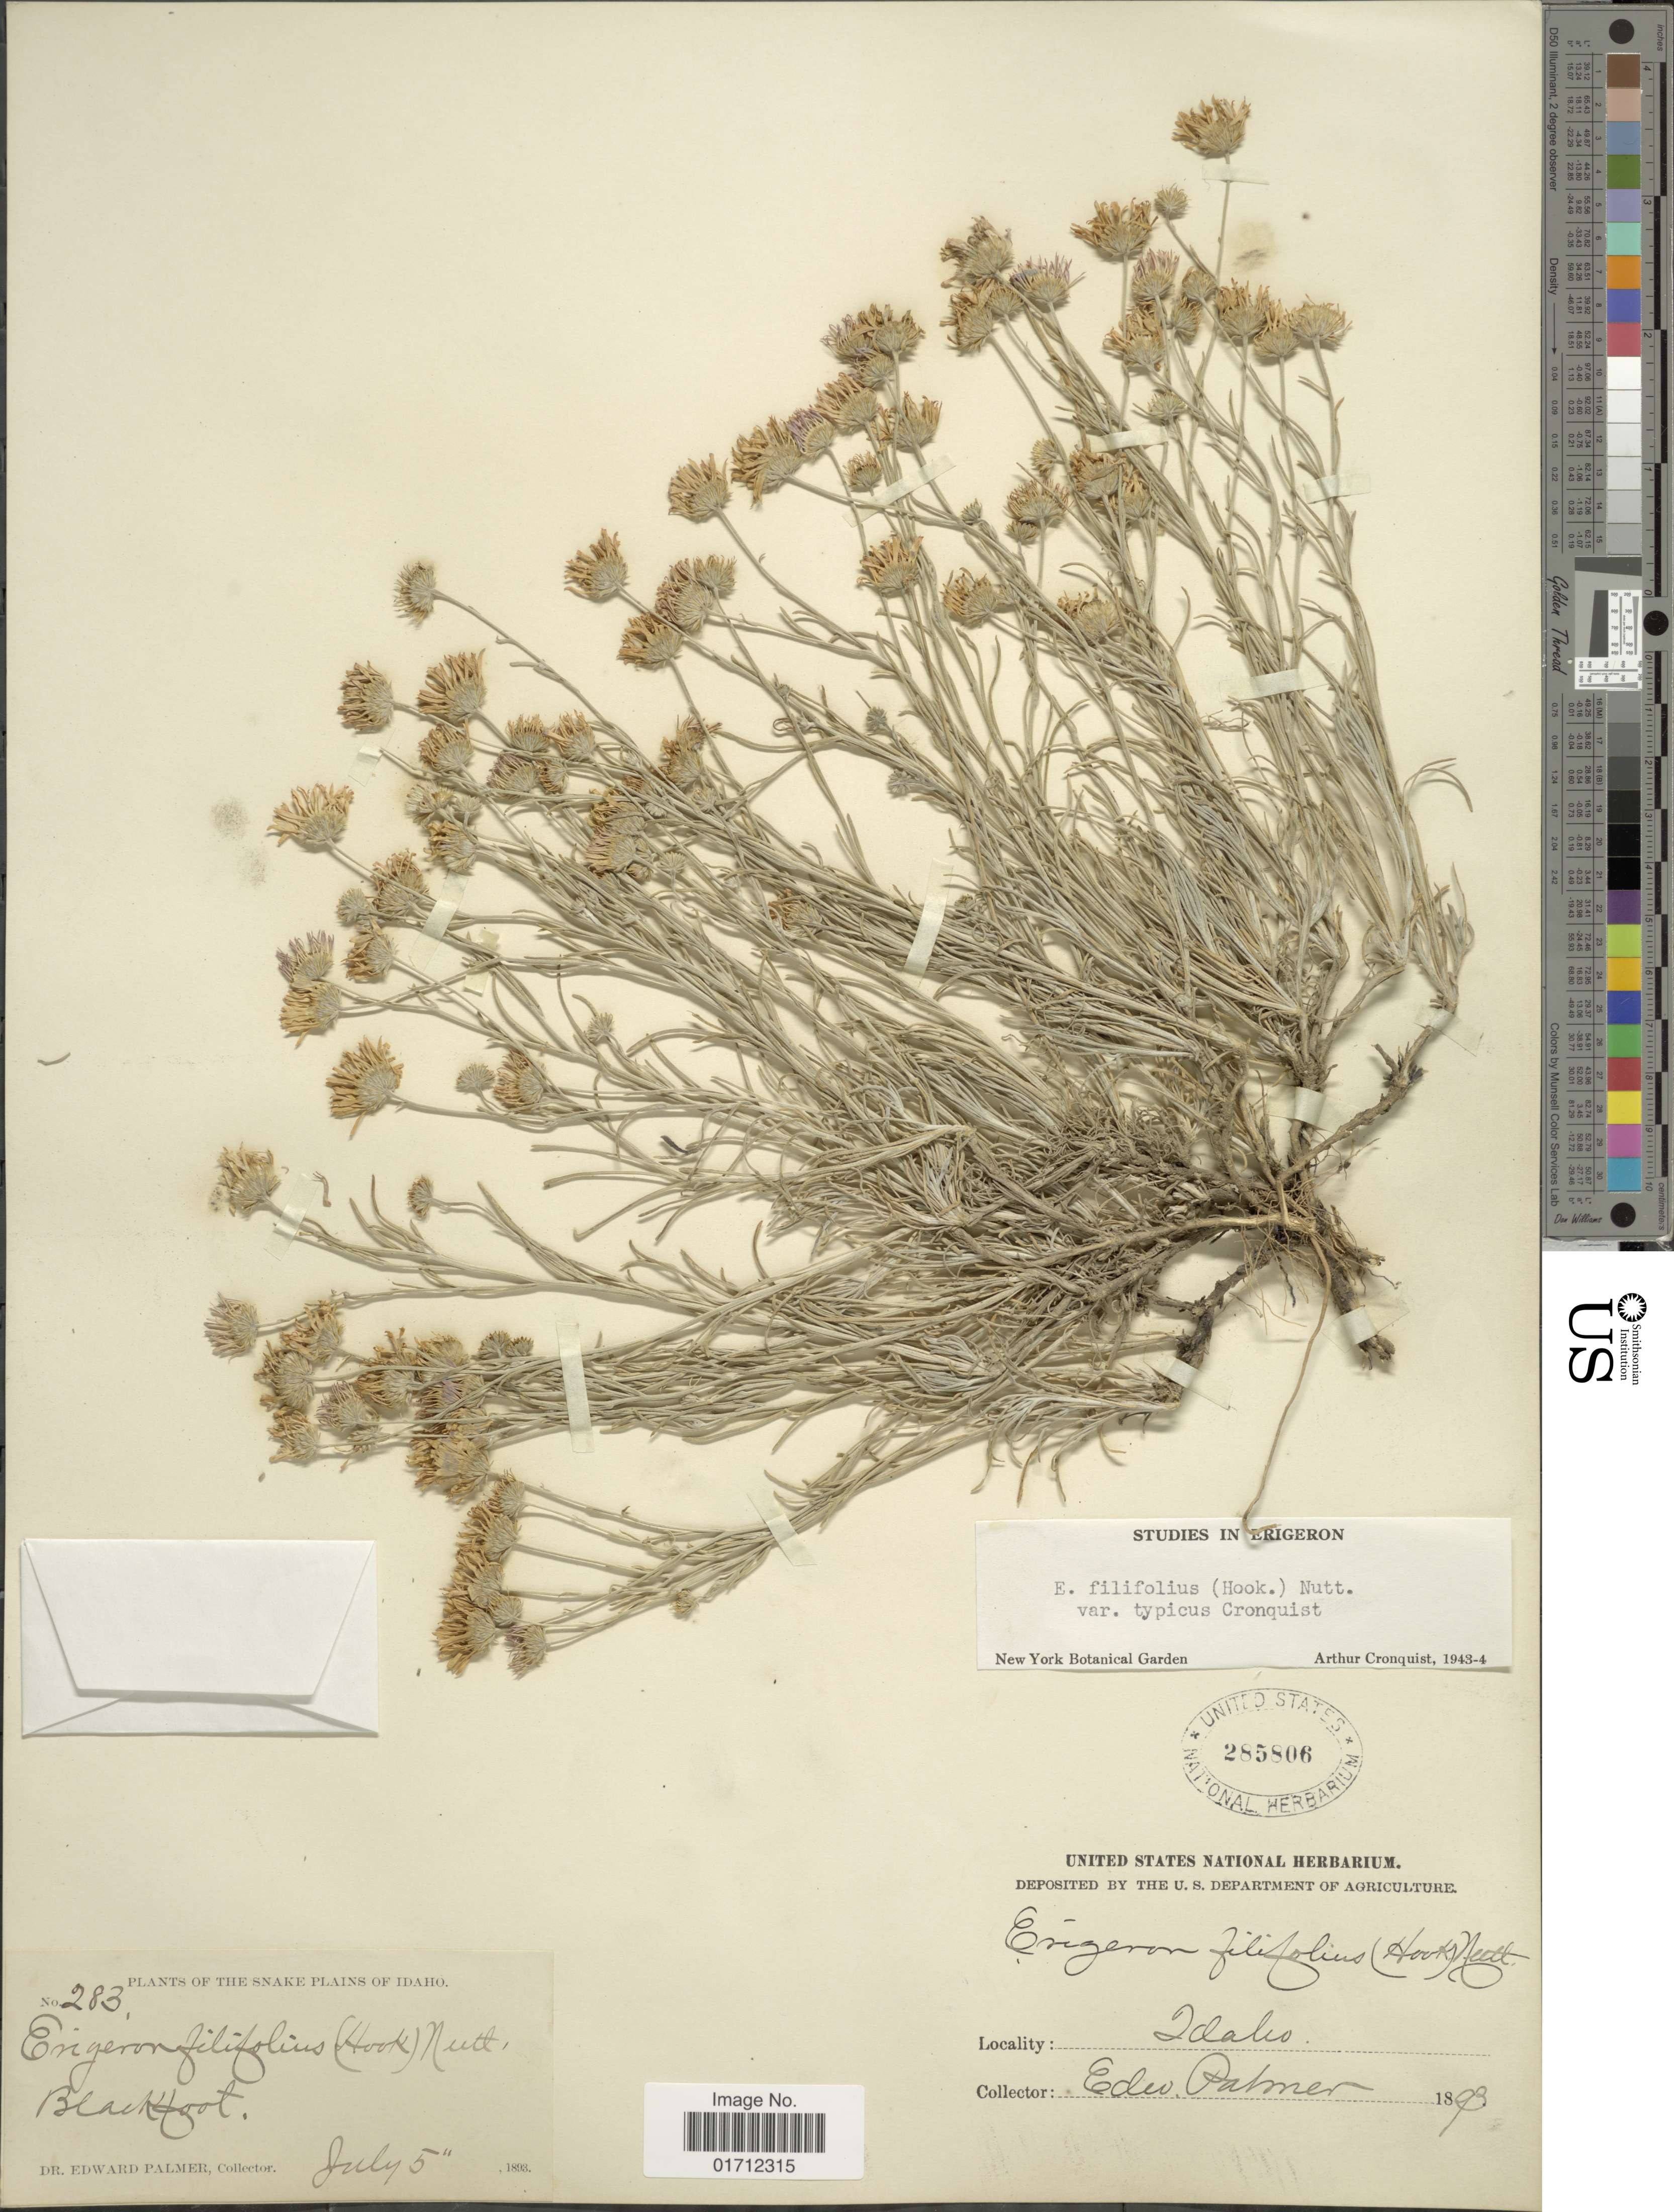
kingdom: Plantae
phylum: Tracheophyta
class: Magnoliopsida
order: Asterales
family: Asteraceae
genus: Erigeron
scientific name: Erigeron filifolius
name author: (Hook.) Nutt.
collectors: E. Palmer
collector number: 283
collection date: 1893-07-05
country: United States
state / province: Idaho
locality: The Snake Plains of Idaho, Blackfoot.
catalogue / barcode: US 285806